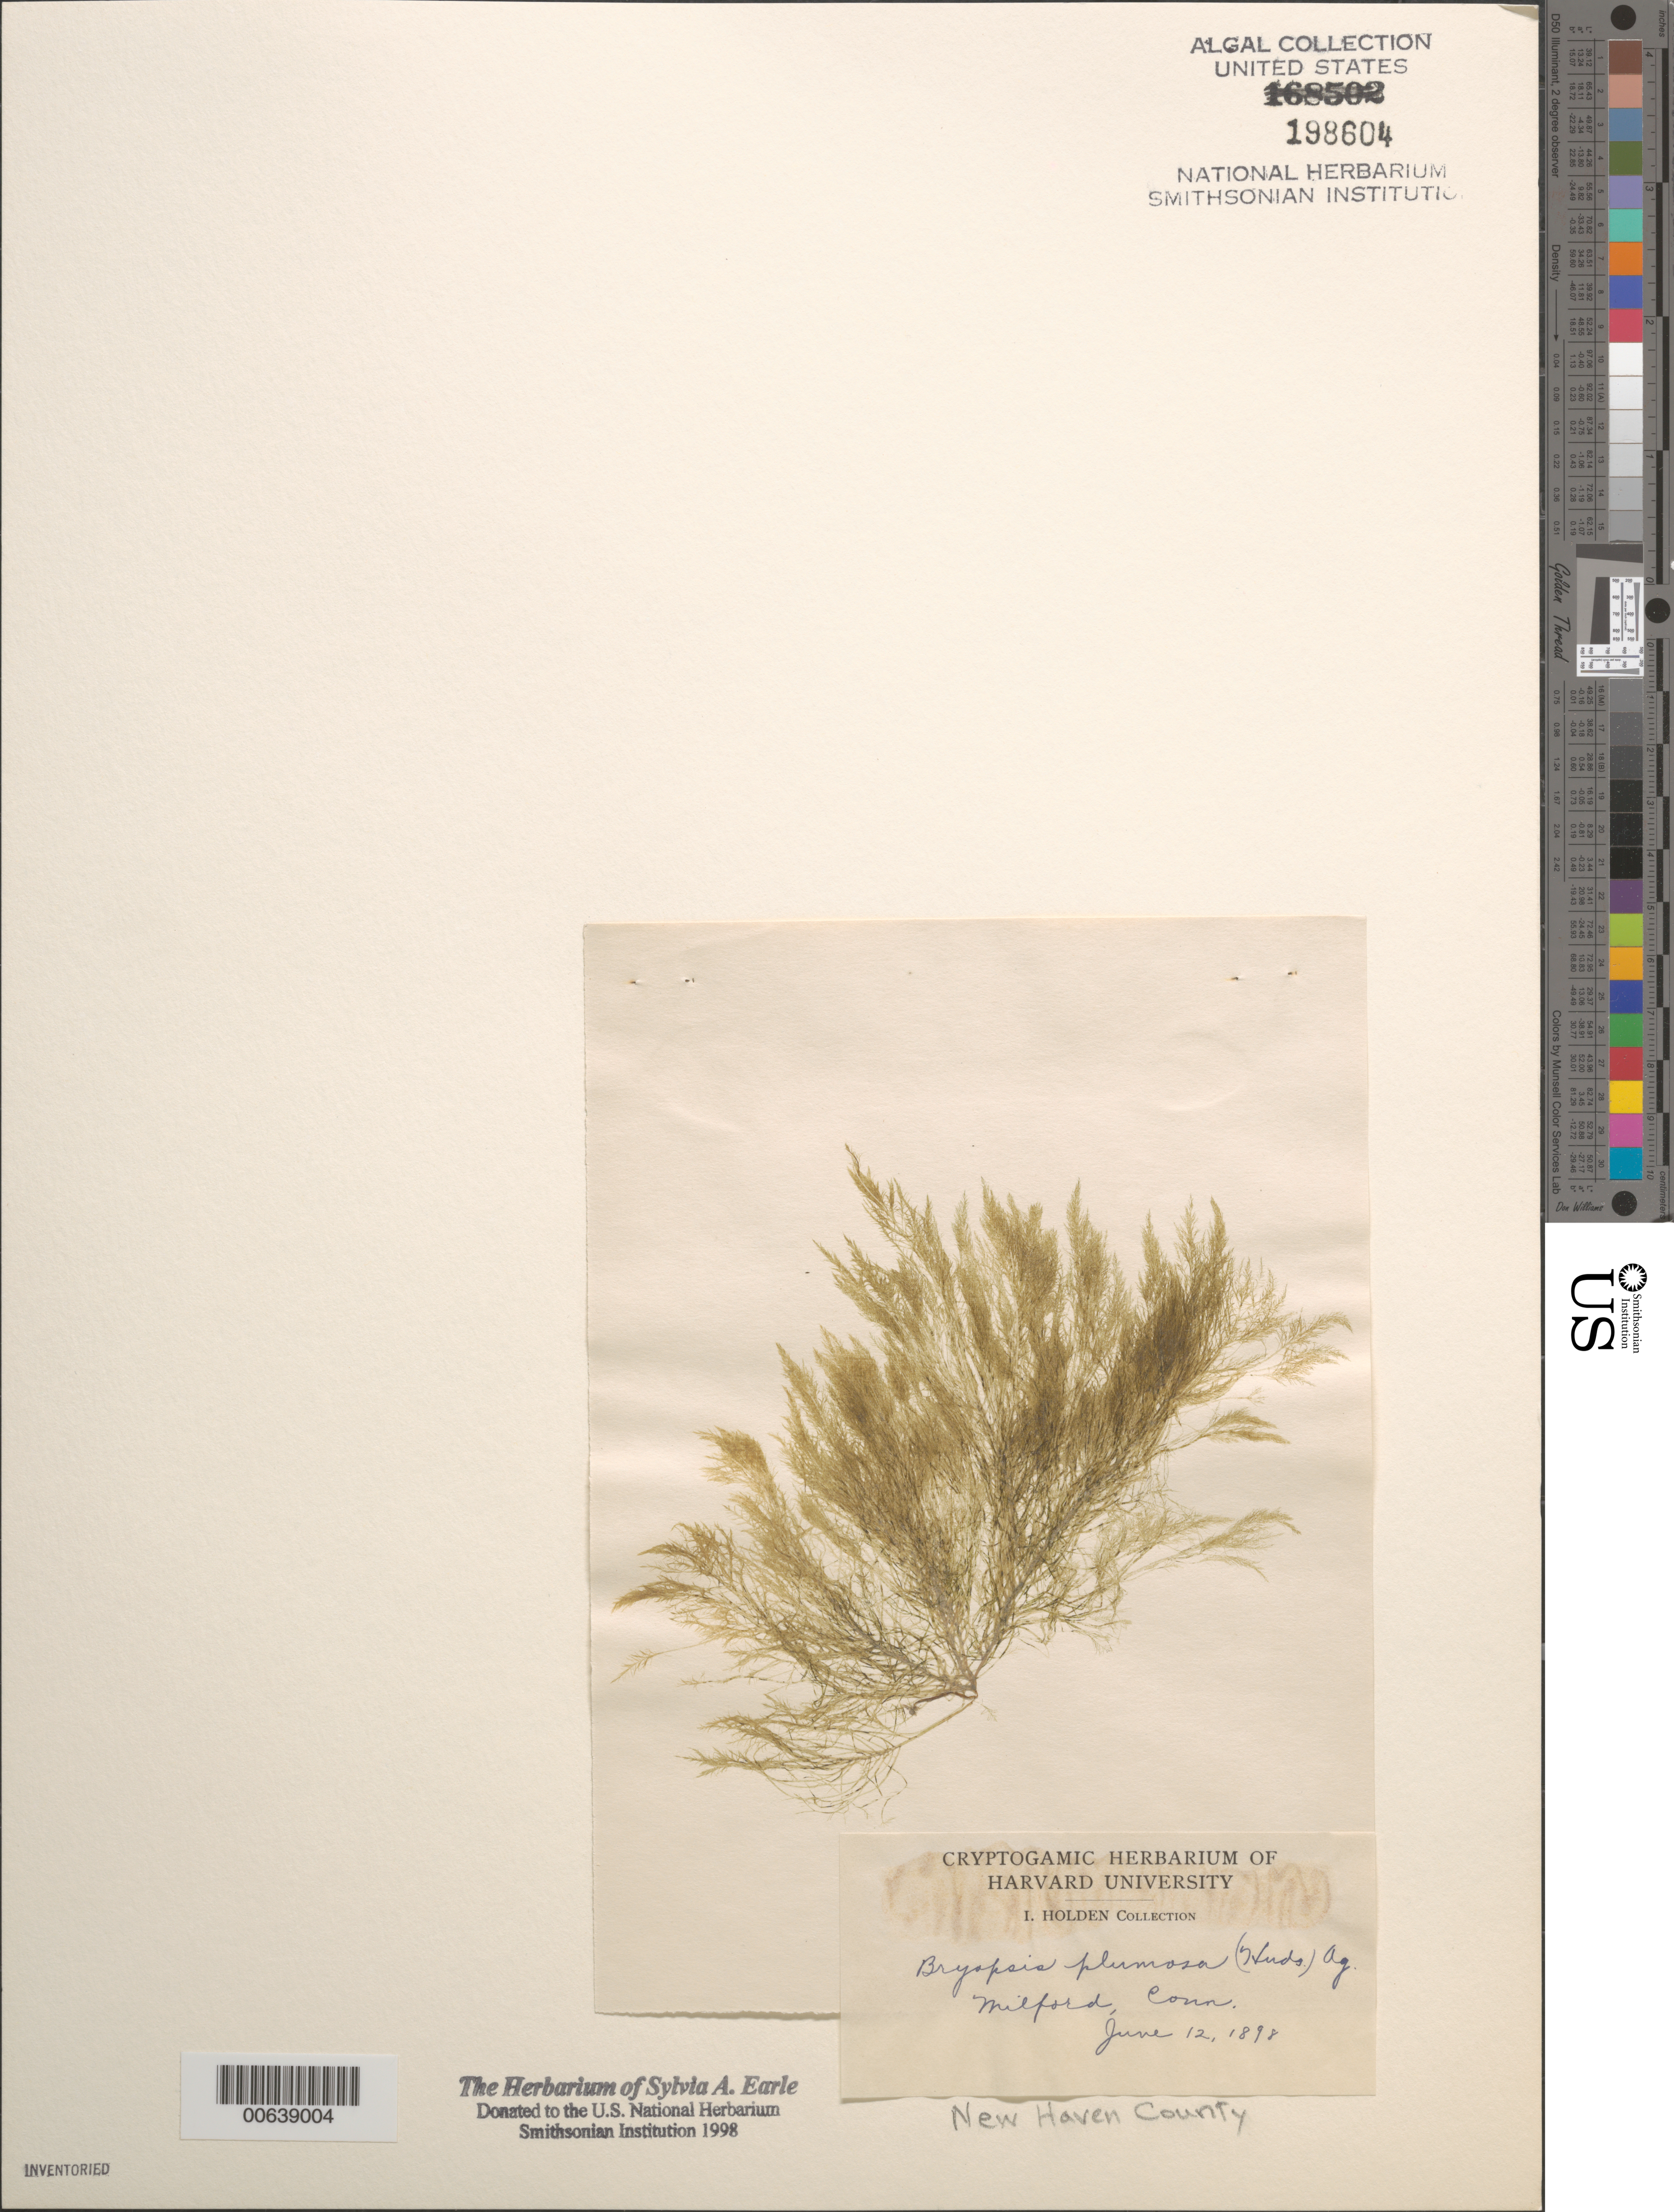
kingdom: Plantae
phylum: Chlorophyta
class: Ulvophyceae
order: Bryopsidales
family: Bryopsidaceae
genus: Bryopsis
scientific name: Bryopsis plumosa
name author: (Huds.) C. Agardh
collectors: I. Holden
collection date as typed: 12 Jun 1898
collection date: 1898-06-12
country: United States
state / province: Connecticut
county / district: New Haven County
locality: Milford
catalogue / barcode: US 198604